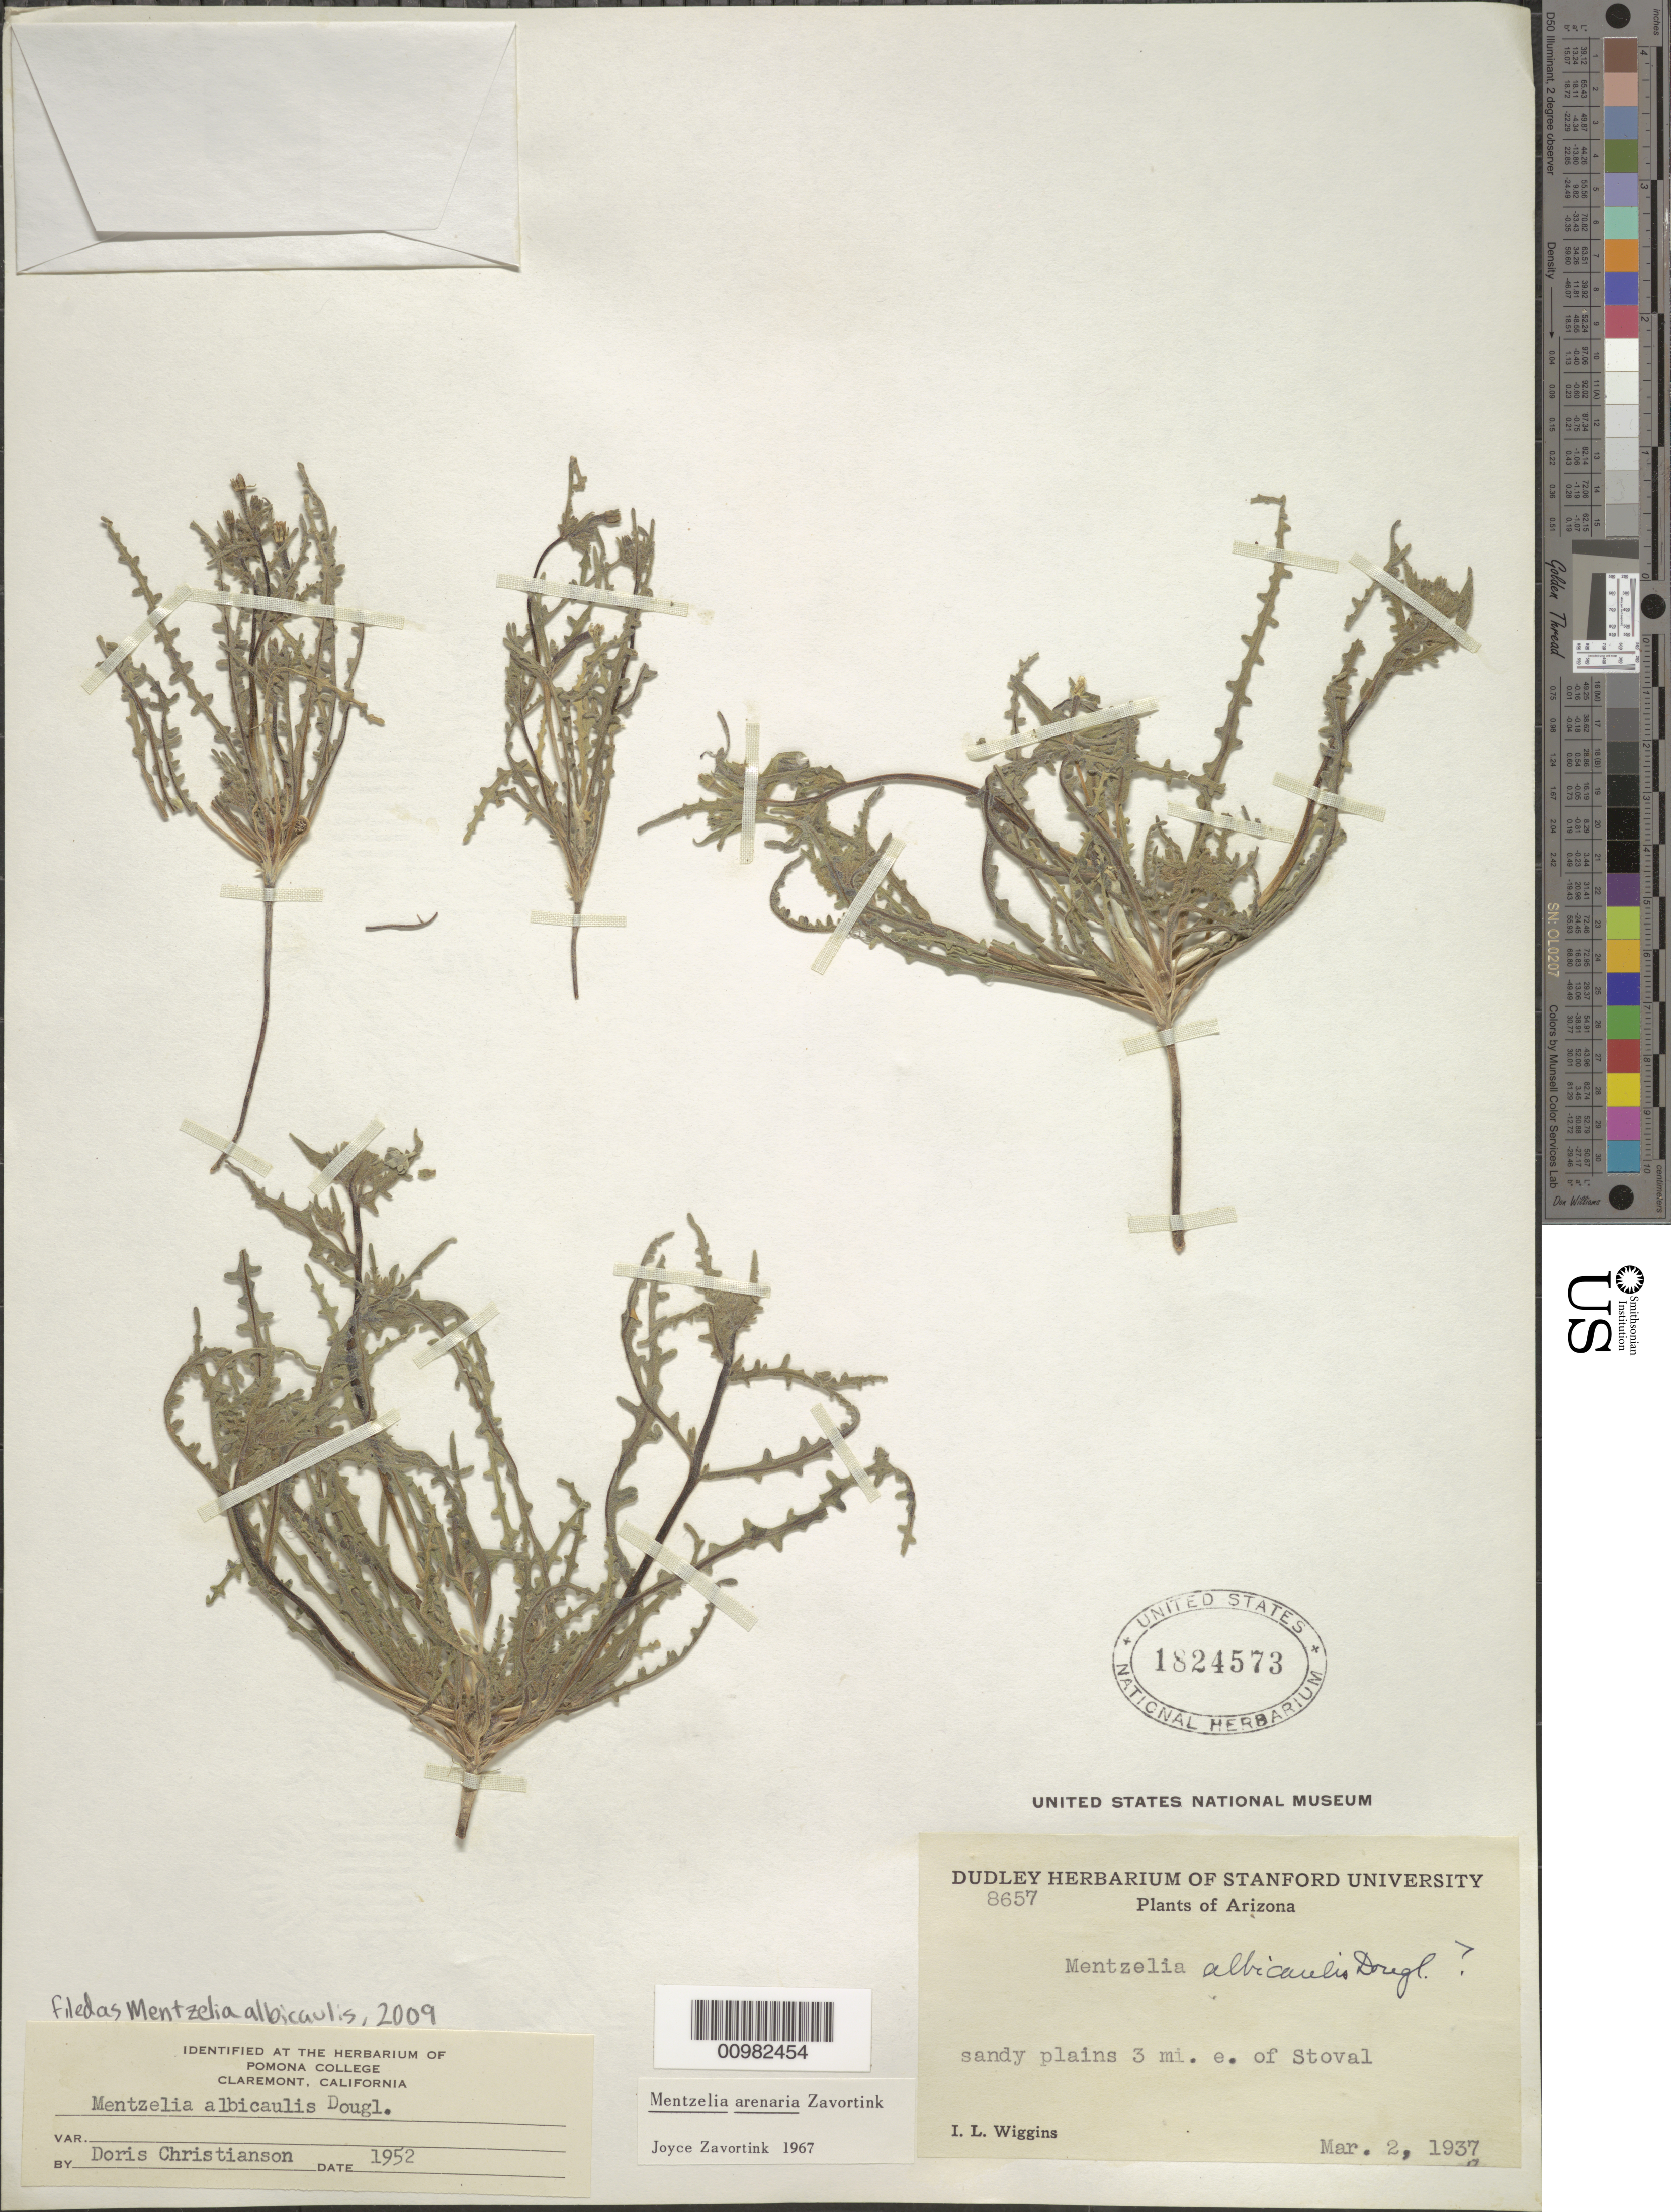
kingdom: Plantae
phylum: Tracheophyta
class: Magnoliopsida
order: Cornales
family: Loasaceae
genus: Mentzelia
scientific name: Mentzelia albicaulis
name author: (Douglas ex Hook.) Douglas ex Torr. & A. Gray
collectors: I. L. Wiggins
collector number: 8657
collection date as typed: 02 Mar 1937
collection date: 1937-03-02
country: United States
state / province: Arizona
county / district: Yuma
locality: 3 mi. E of Stoval; Sandy plains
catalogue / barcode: US 1824573